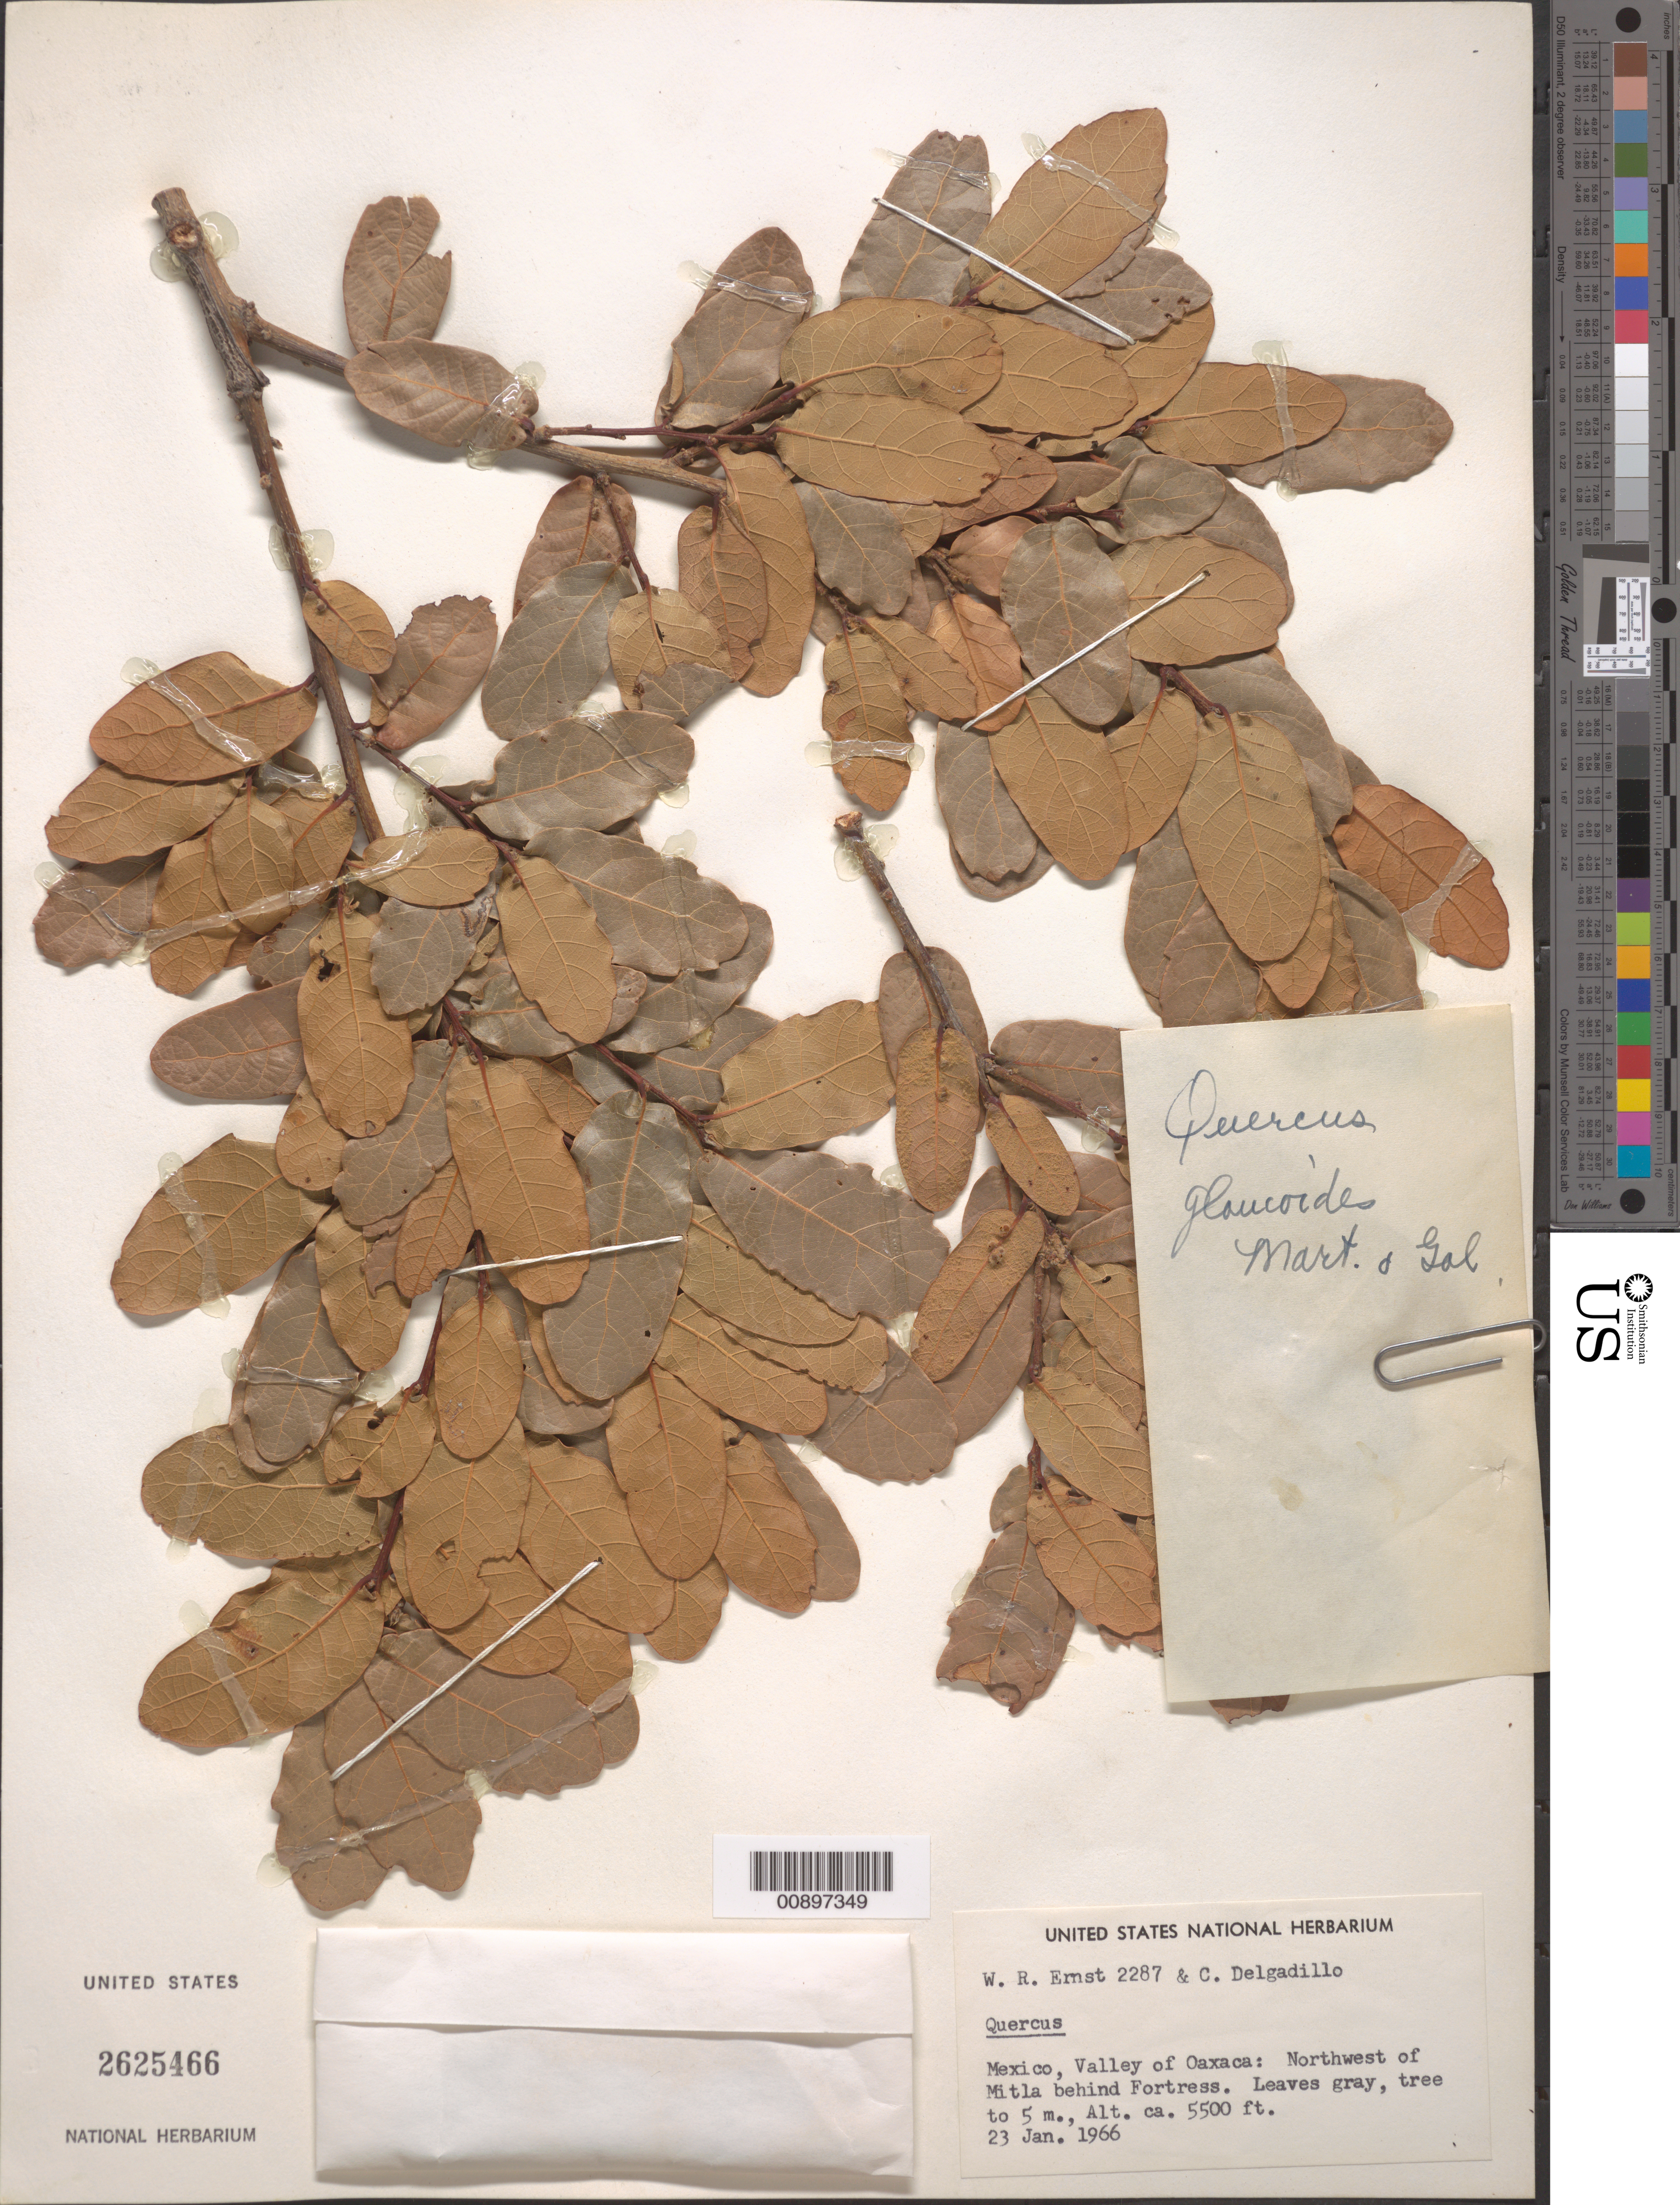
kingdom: Plantae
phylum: Tracheophyta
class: Magnoliopsida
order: Fagales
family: Fagaceae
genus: Quercus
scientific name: Quercus glaucoides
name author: M. Martens & Galeotti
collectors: W. R. Ernst & C. Delgadillo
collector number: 2287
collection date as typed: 23 Jan 1966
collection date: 1966-01-23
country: Mexico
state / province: Oaxaca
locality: Valley of Oaxaca: Northwest of Mitla behind Fortress.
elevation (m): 1676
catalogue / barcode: US 2625466